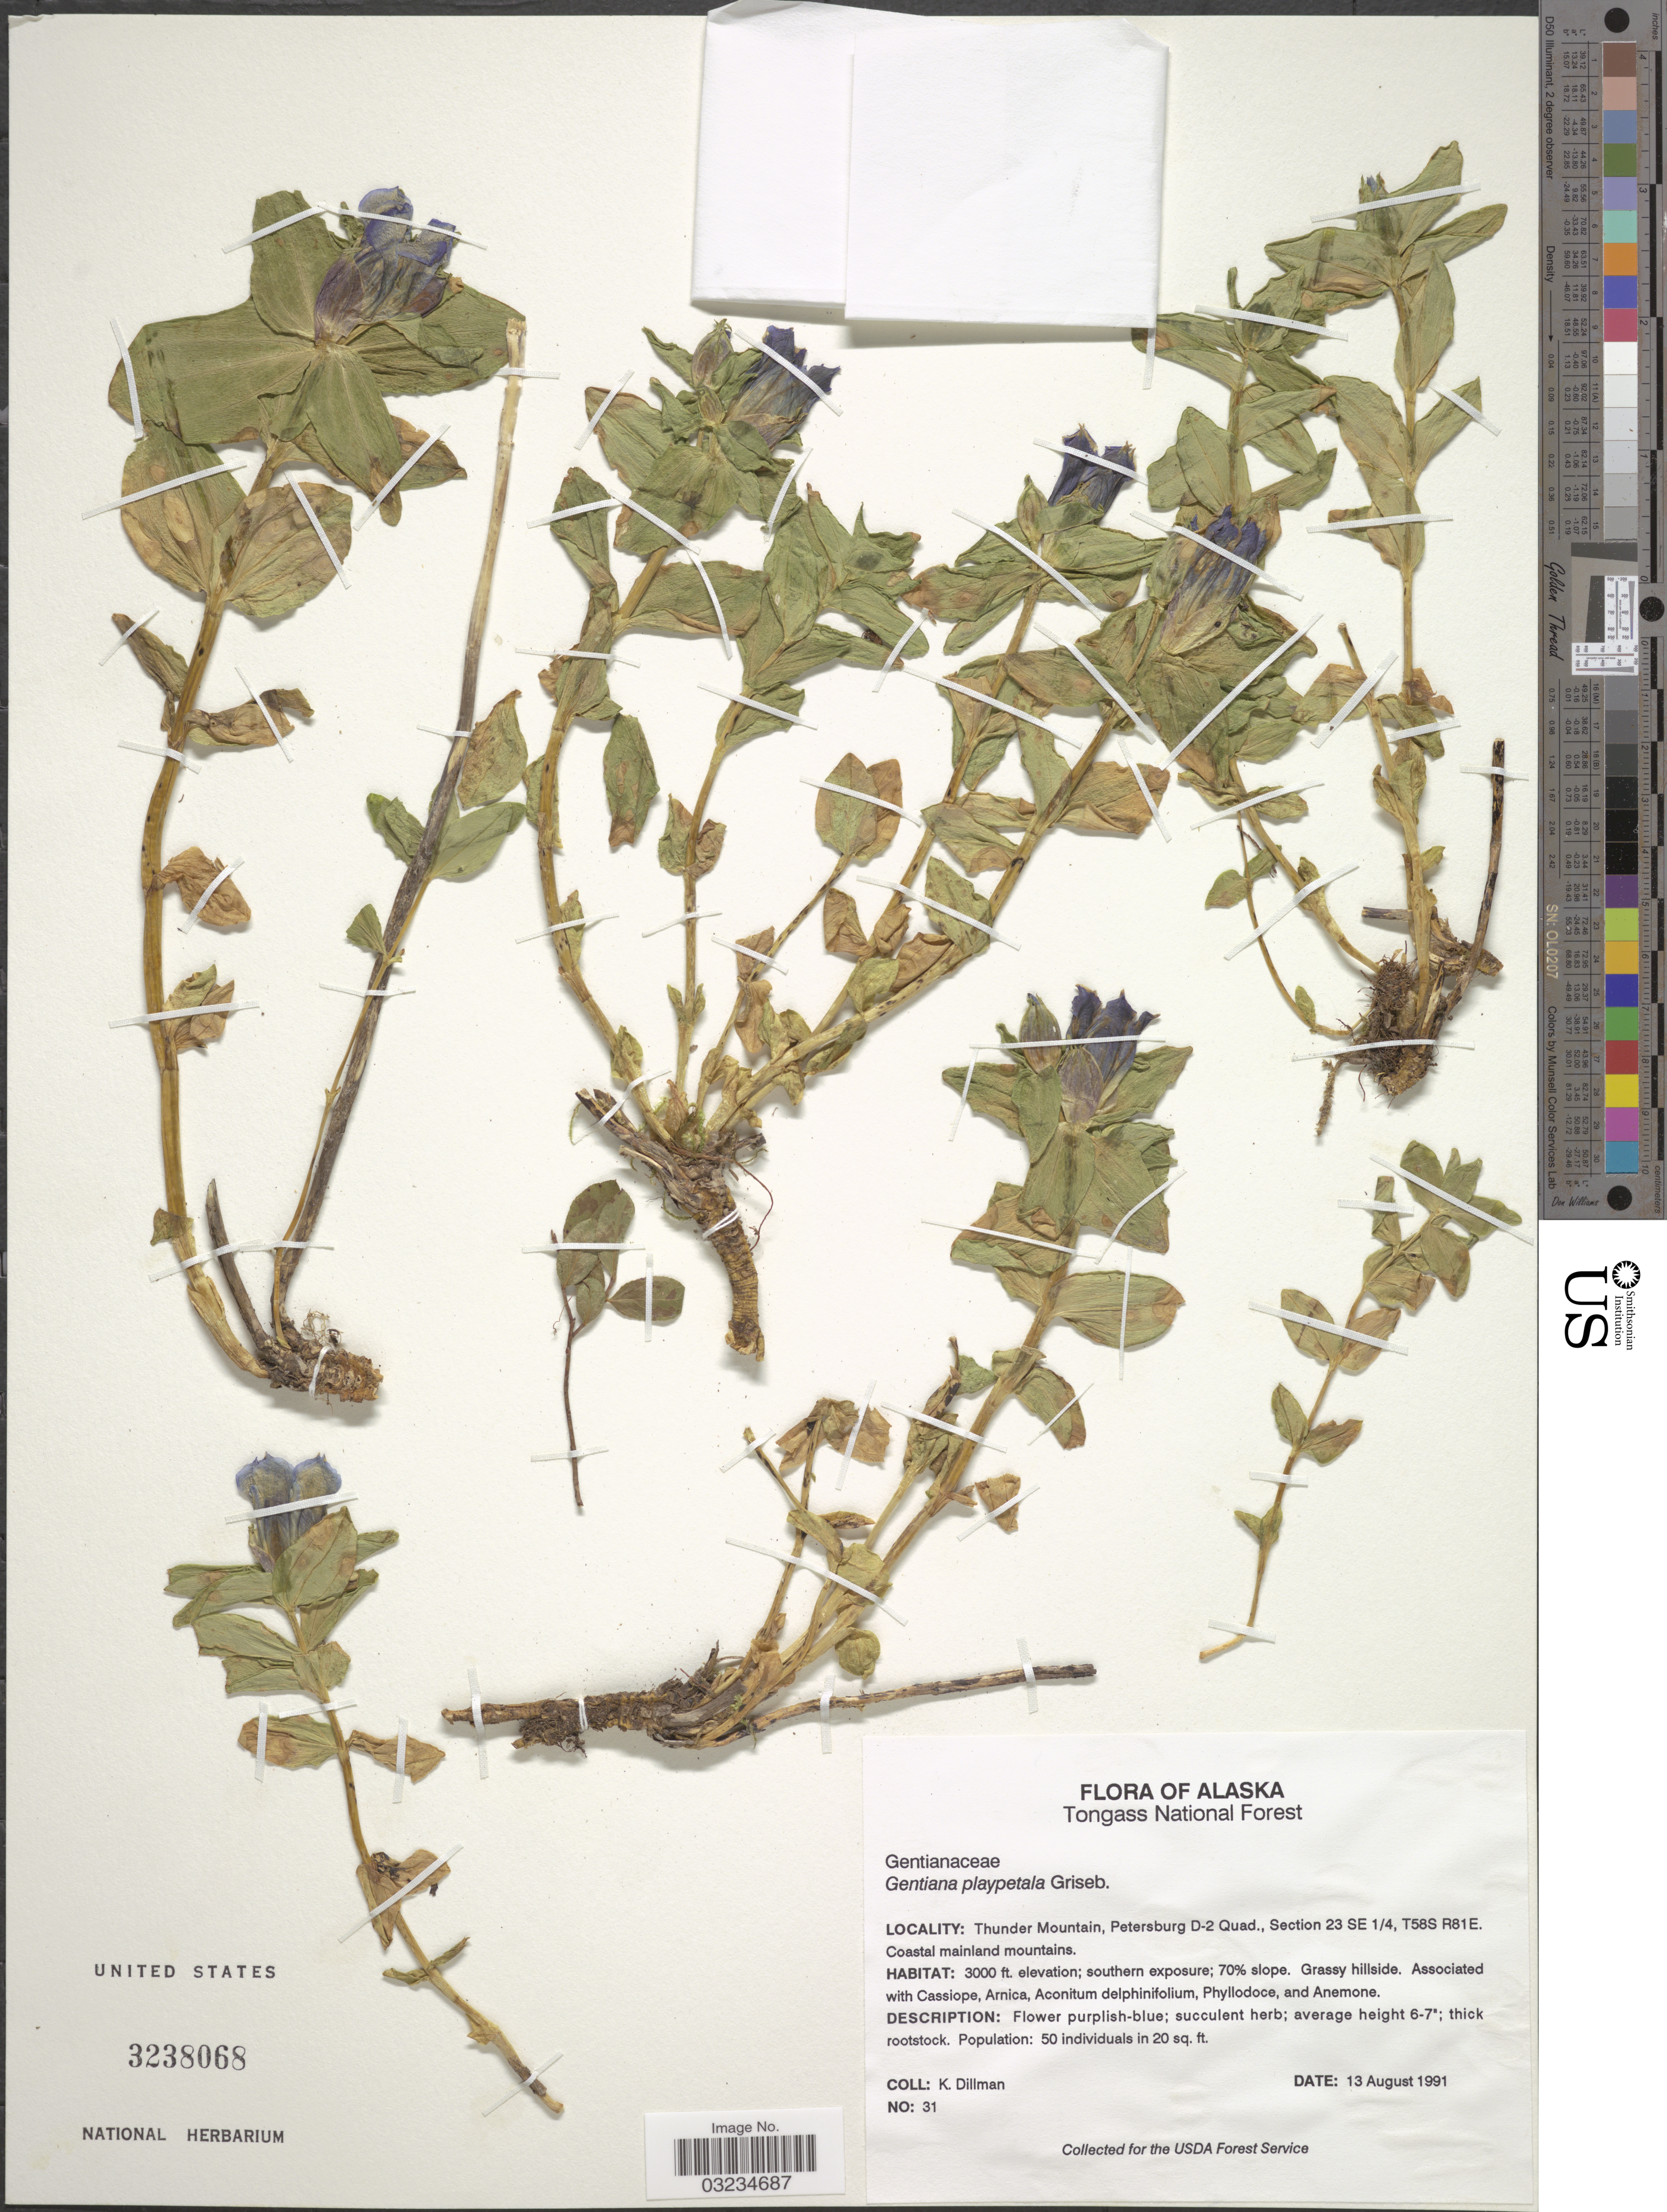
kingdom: Plantae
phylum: Tracheophyta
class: Magnoliopsida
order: Gentianales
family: Gentianaceae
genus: Gentiana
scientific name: Gentiana platypetala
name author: Griseb.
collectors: K. Dillman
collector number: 31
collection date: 1991-08-13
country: United States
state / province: Alaska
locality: Tongass National Forest. Thunder Mountain, Petersburg D-2 Quad., Section 23 SE 1/4, T58S R81E. Coastal mainland mountains.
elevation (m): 914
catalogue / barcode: US 3238068